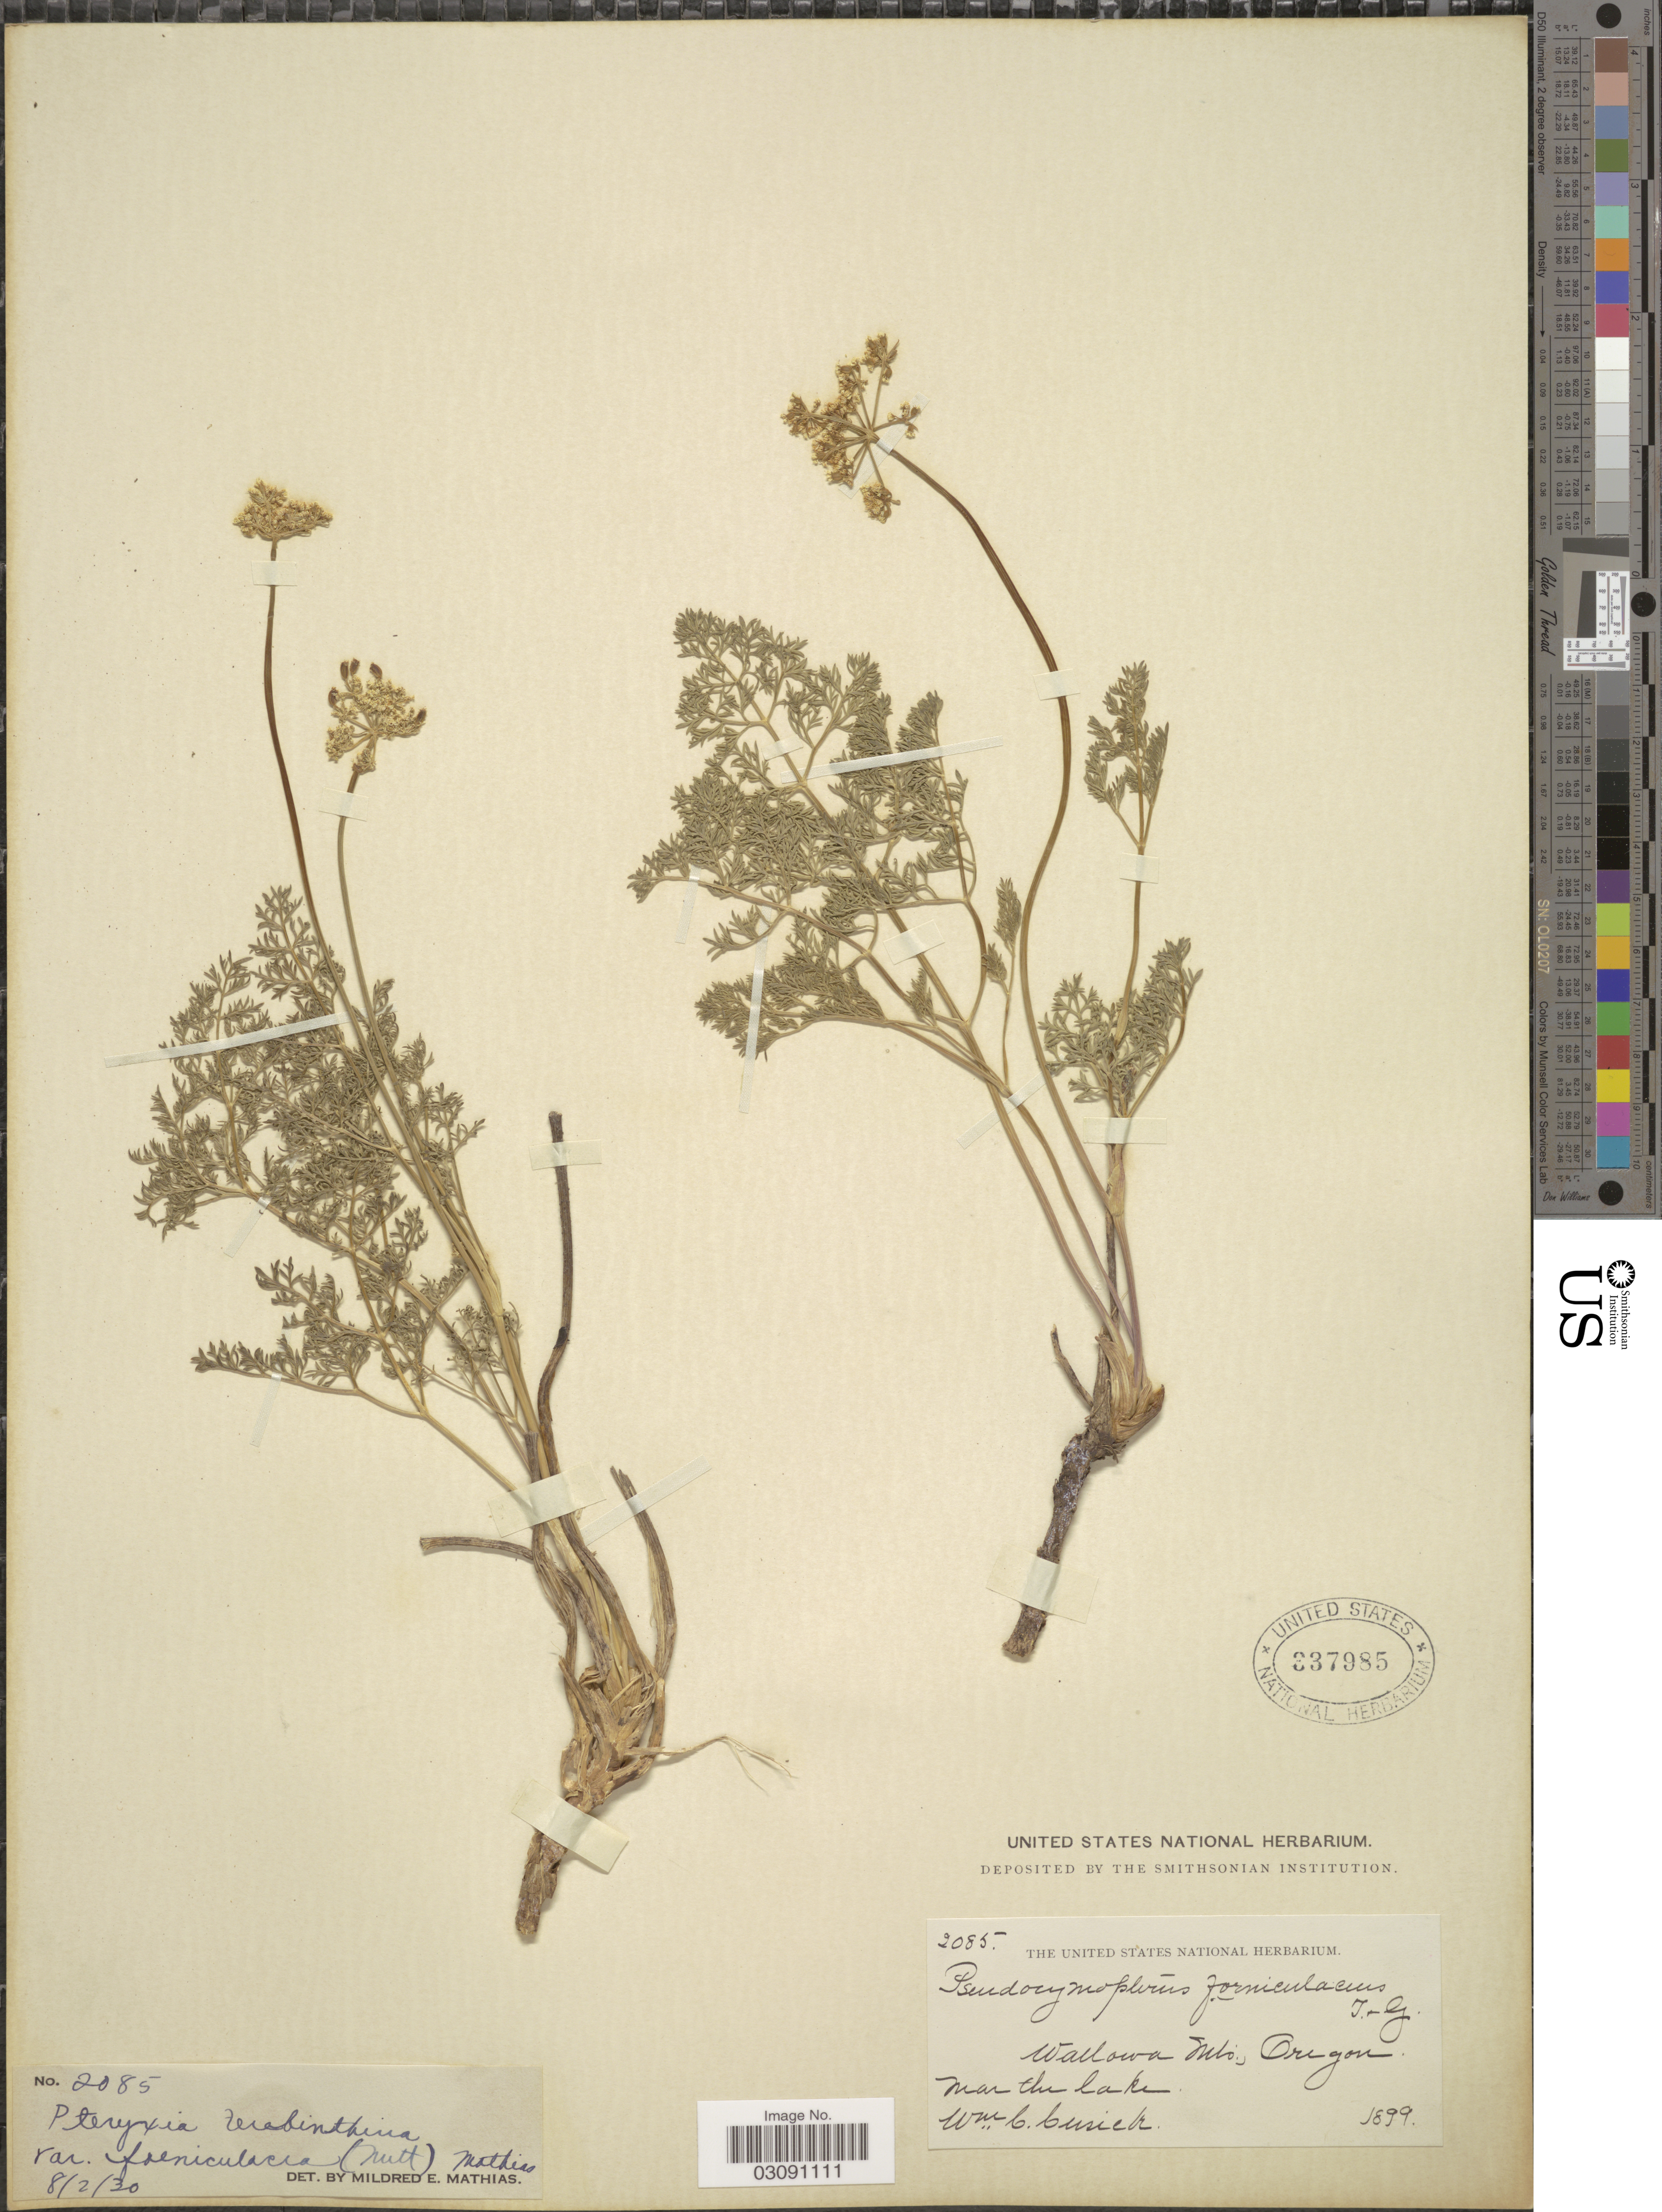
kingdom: Plantae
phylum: Tracheophyta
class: Magnoliopsida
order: Apiales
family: Apiaceae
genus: Pteryxia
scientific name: Pteryxia terebinthina var. foeniculacea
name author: (Torr. & A. Gray) Mathias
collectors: W. C. Cusick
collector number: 2085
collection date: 1899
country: United States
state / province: Oregon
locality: Wallowa Mts., near the lake.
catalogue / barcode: US 337985